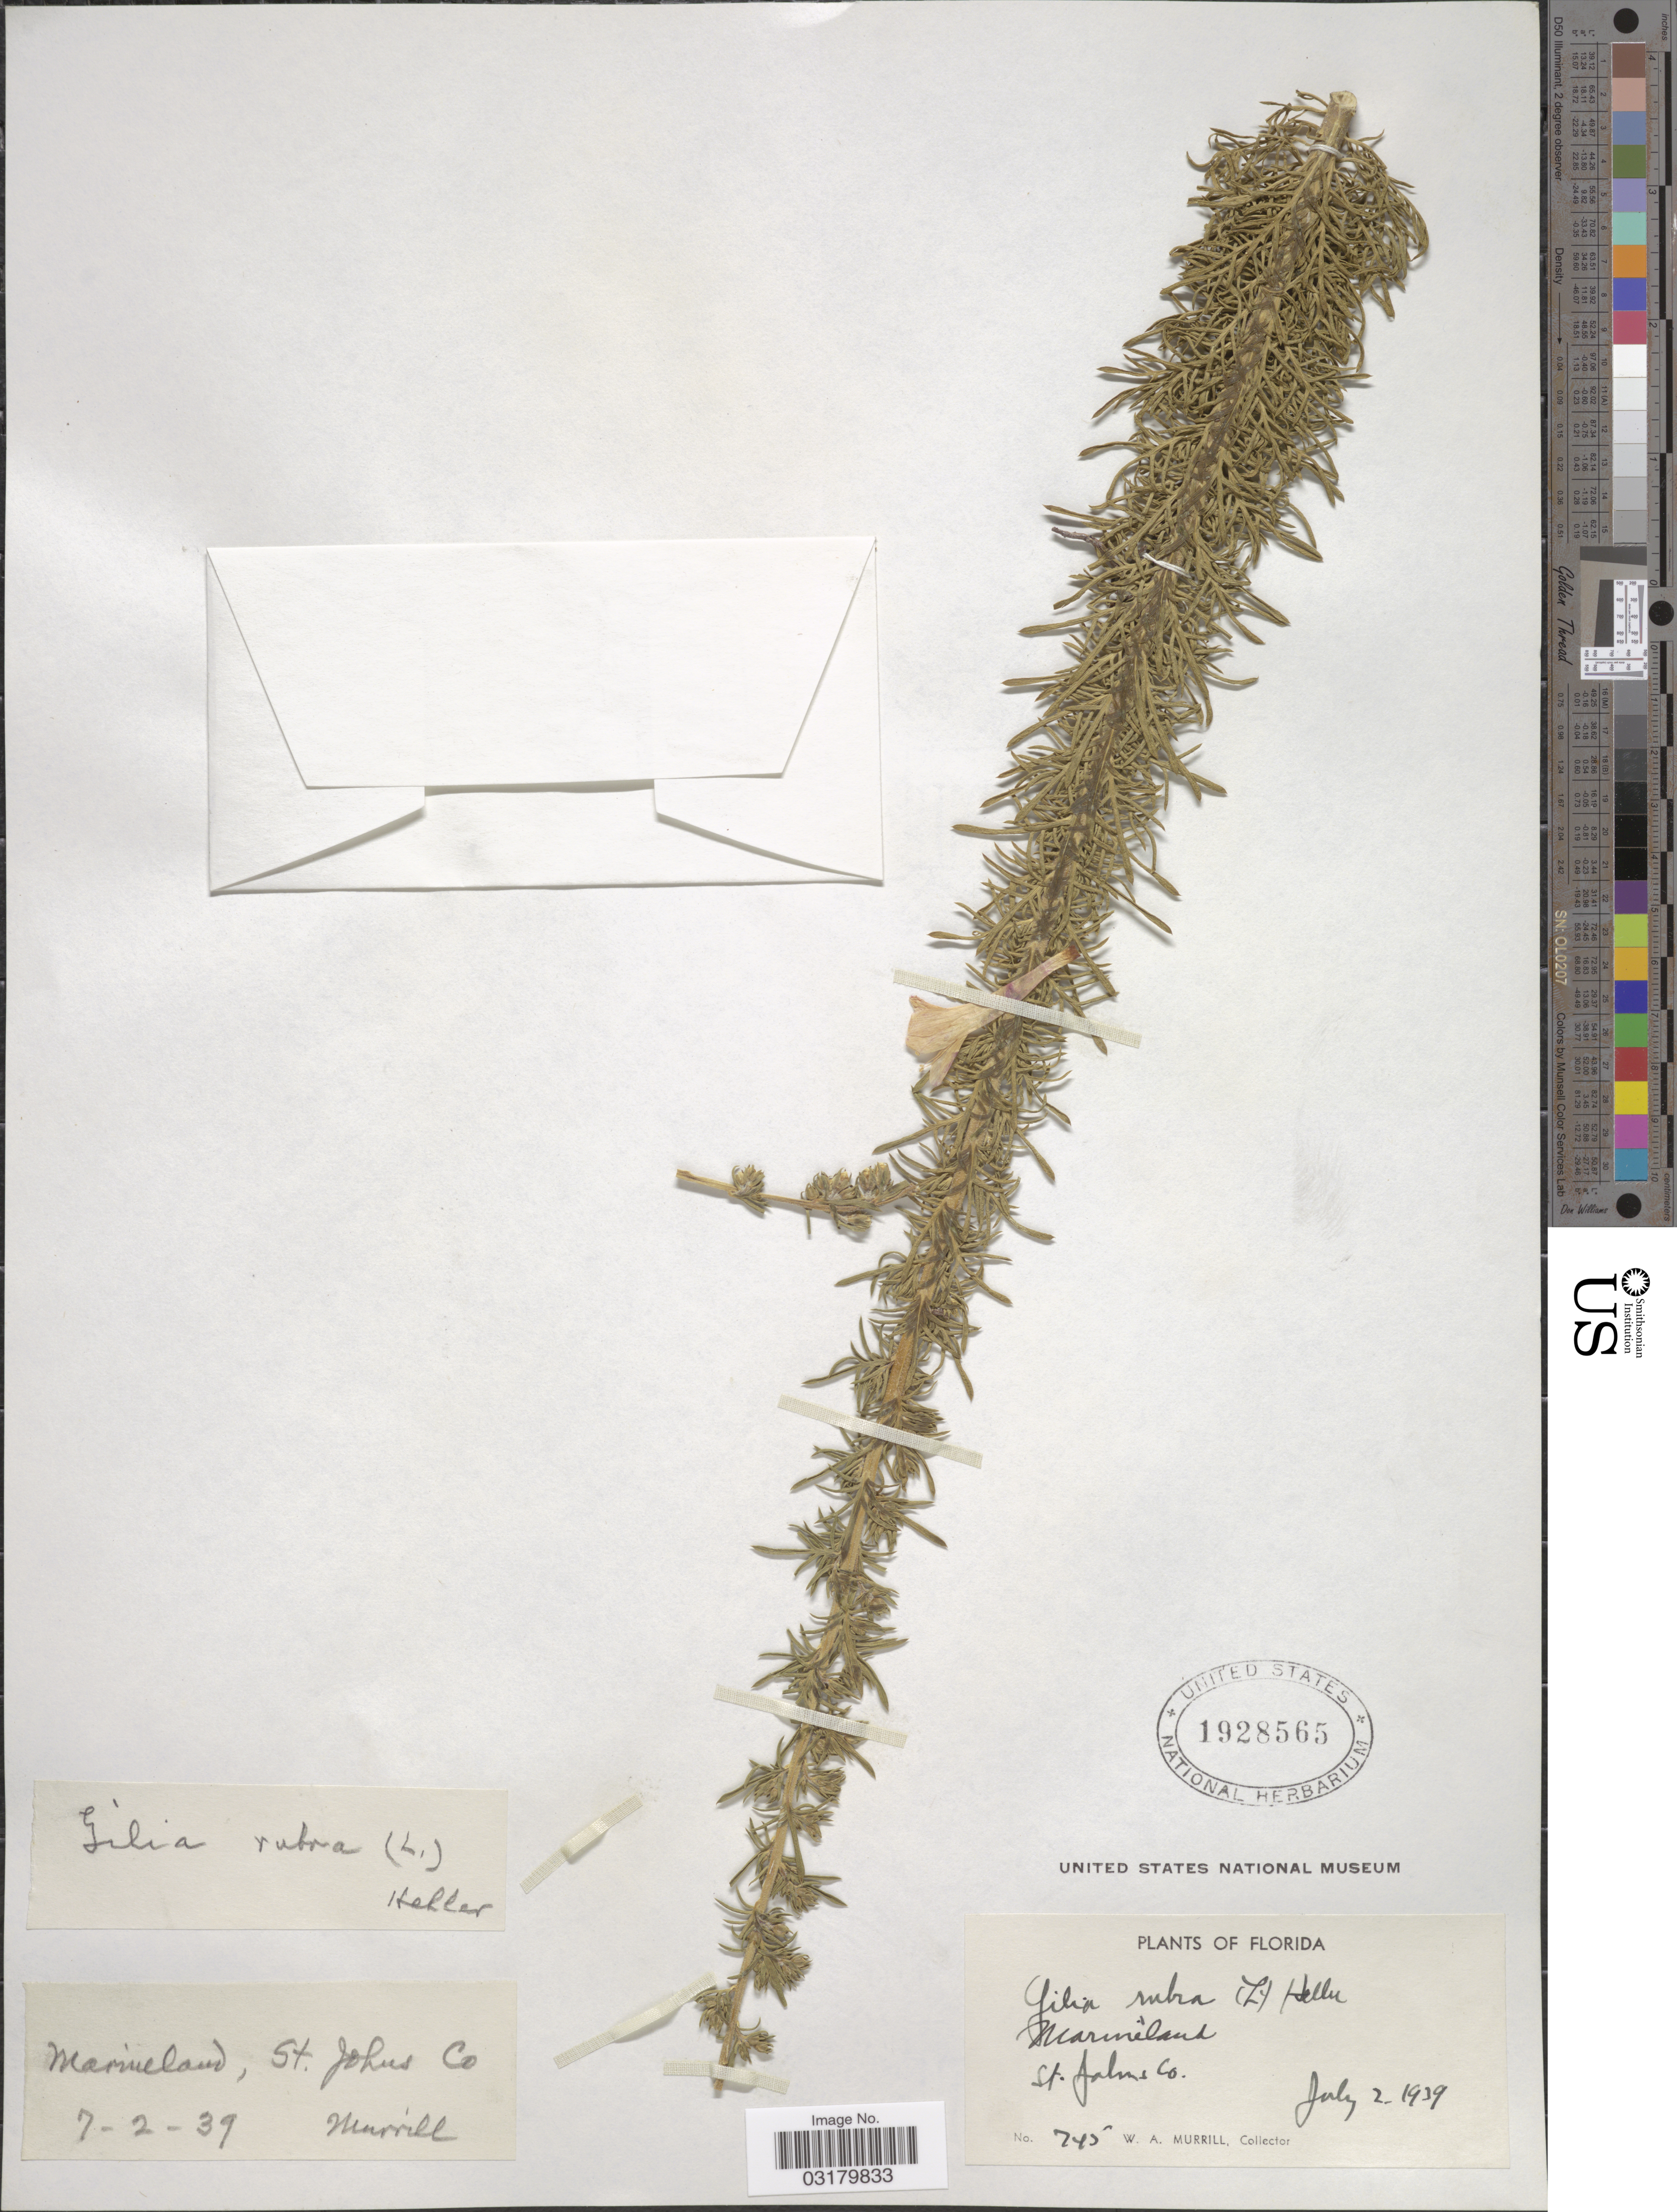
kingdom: Plantae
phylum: Tracheophyta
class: Magnoliopsida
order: Ericales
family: Polemoniaceae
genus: Ipomopsis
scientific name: Ipomopsis rubra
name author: (L.) Wherry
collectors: W. A. Murrill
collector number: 745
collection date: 1939-07-02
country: United States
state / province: Florida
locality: Marineland, St. Johns Co.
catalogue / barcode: US 1928565